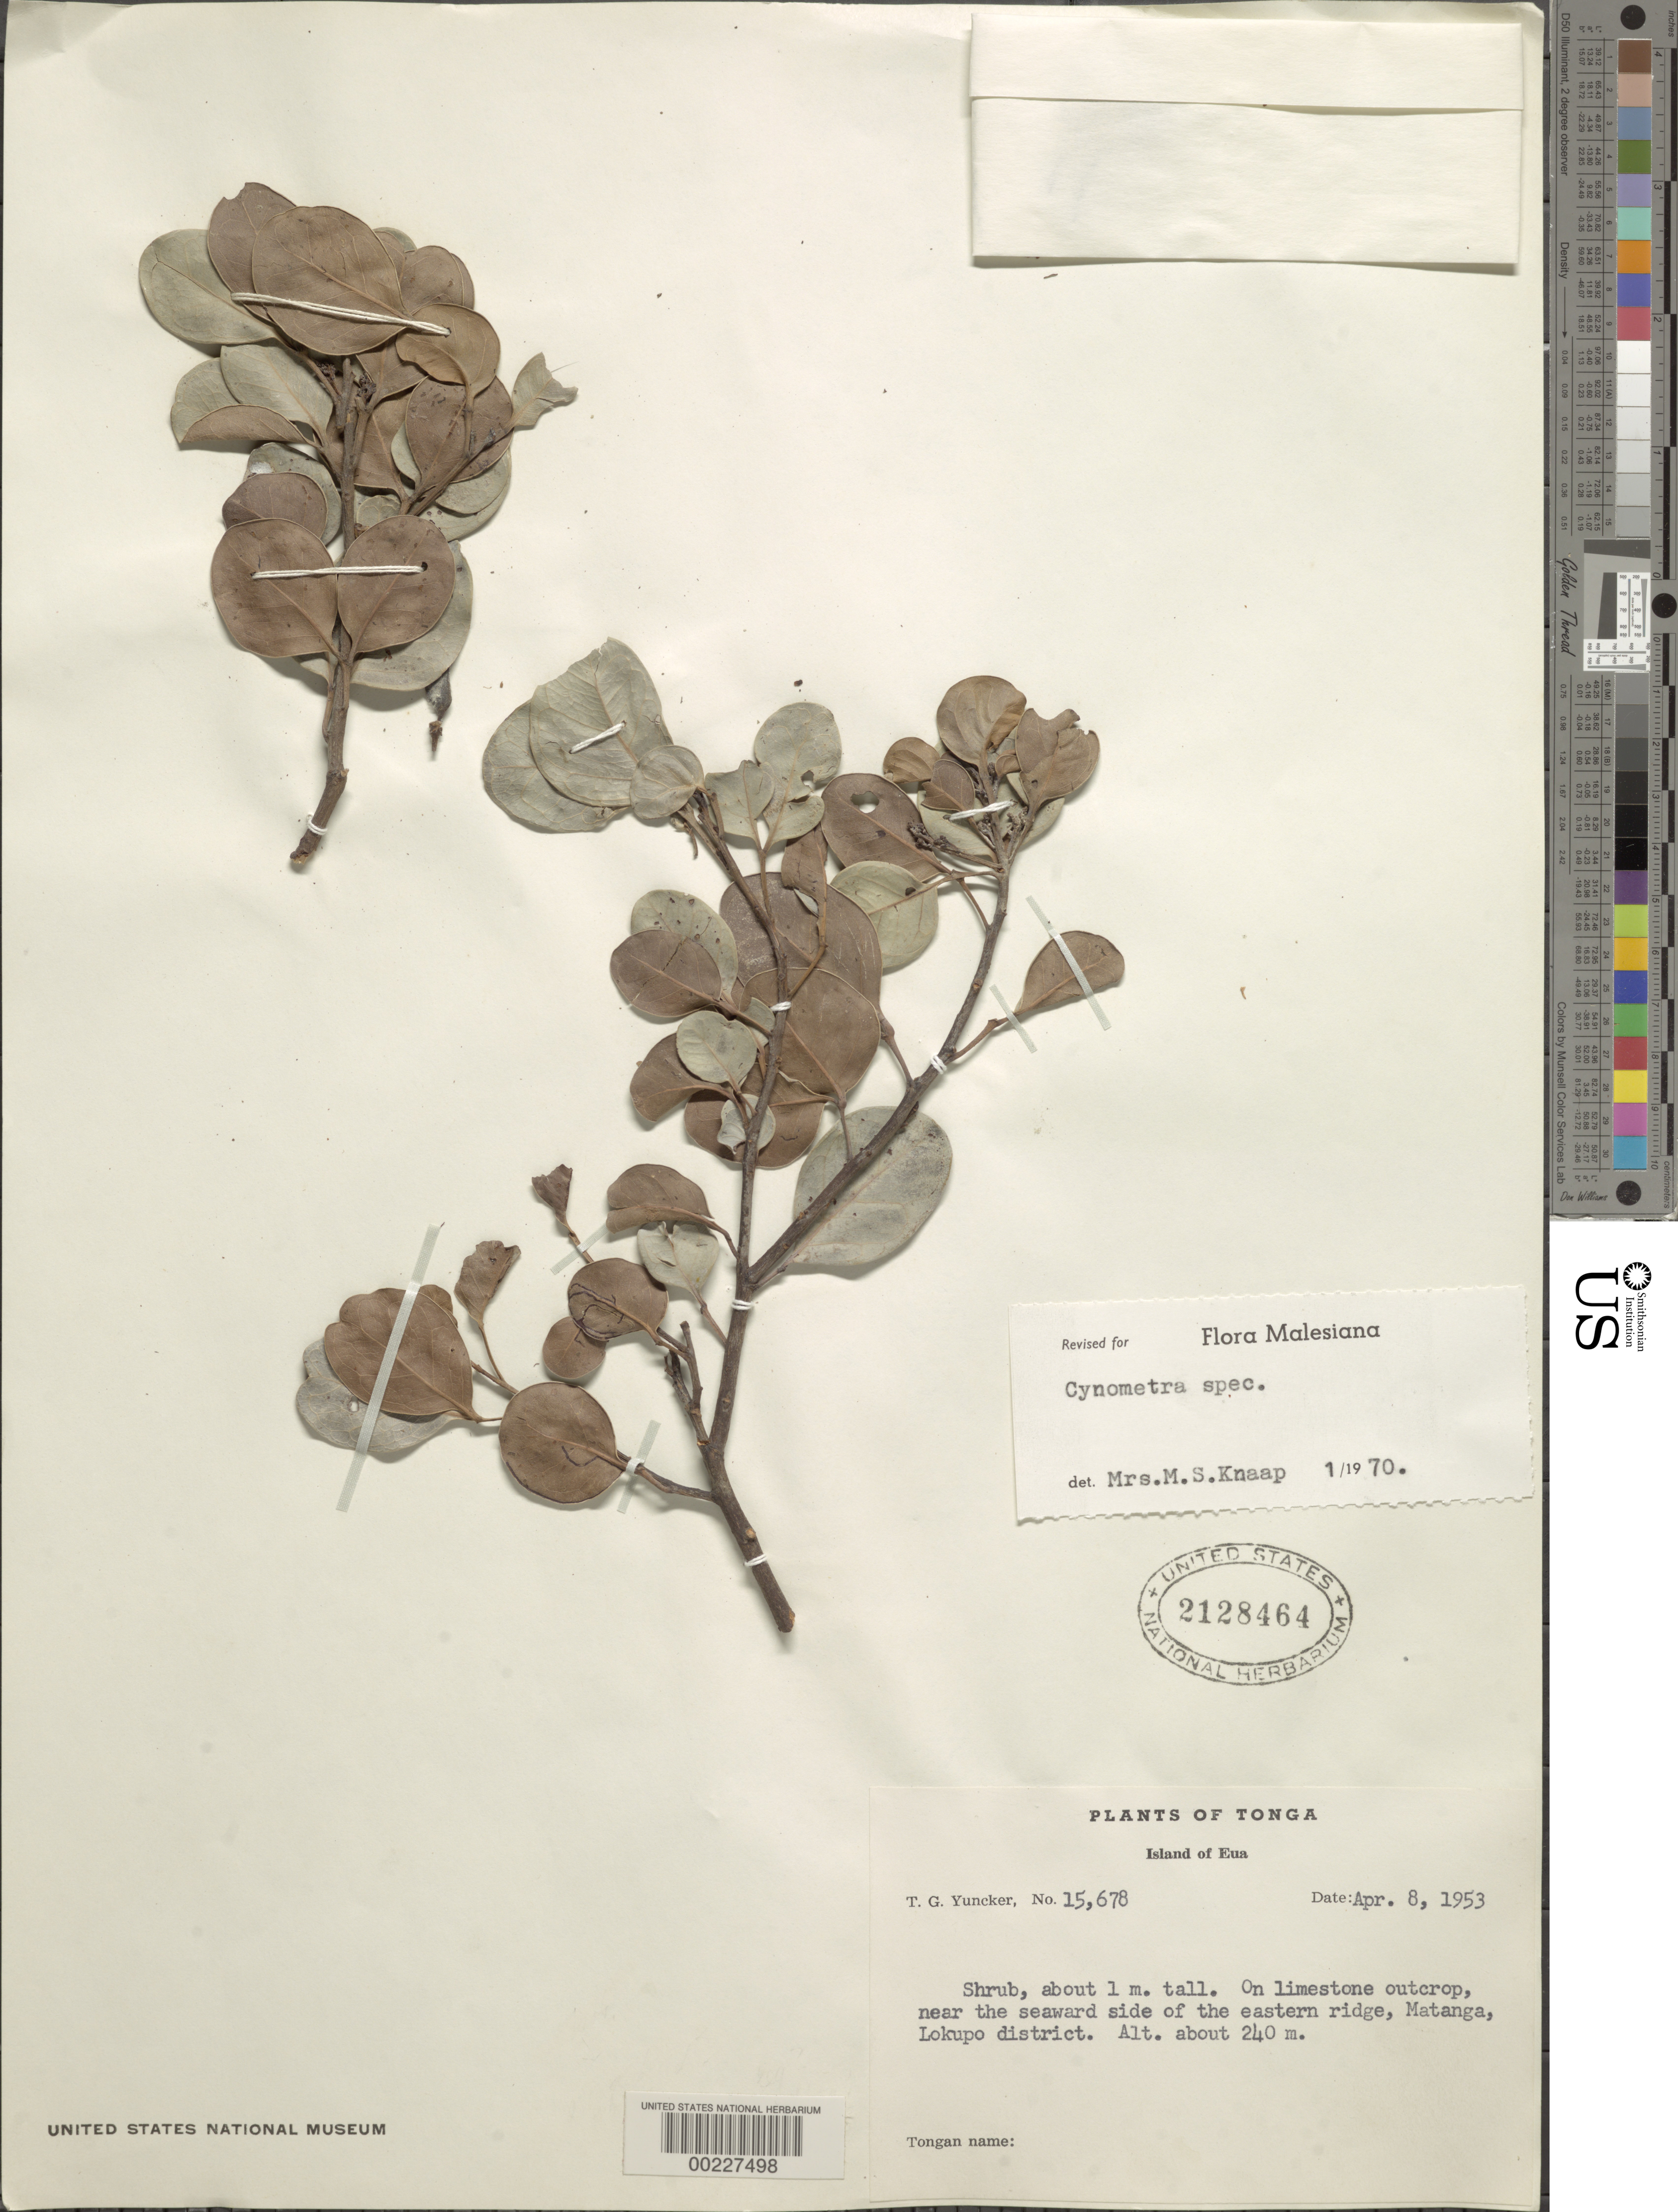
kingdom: Plantae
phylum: Tracheophyta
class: Magnoliopsida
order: Fabales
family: Fabaceae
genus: Cynometra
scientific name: Cynometra sp.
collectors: T. G. Yuncker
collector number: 15678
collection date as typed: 08 Apr 1953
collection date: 1953-04-08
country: Tonga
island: Eua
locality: Near the seaward side of the eastern ridge, Matanga, Lokupo dist.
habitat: Limestone outcrop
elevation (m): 240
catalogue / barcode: US 2128464